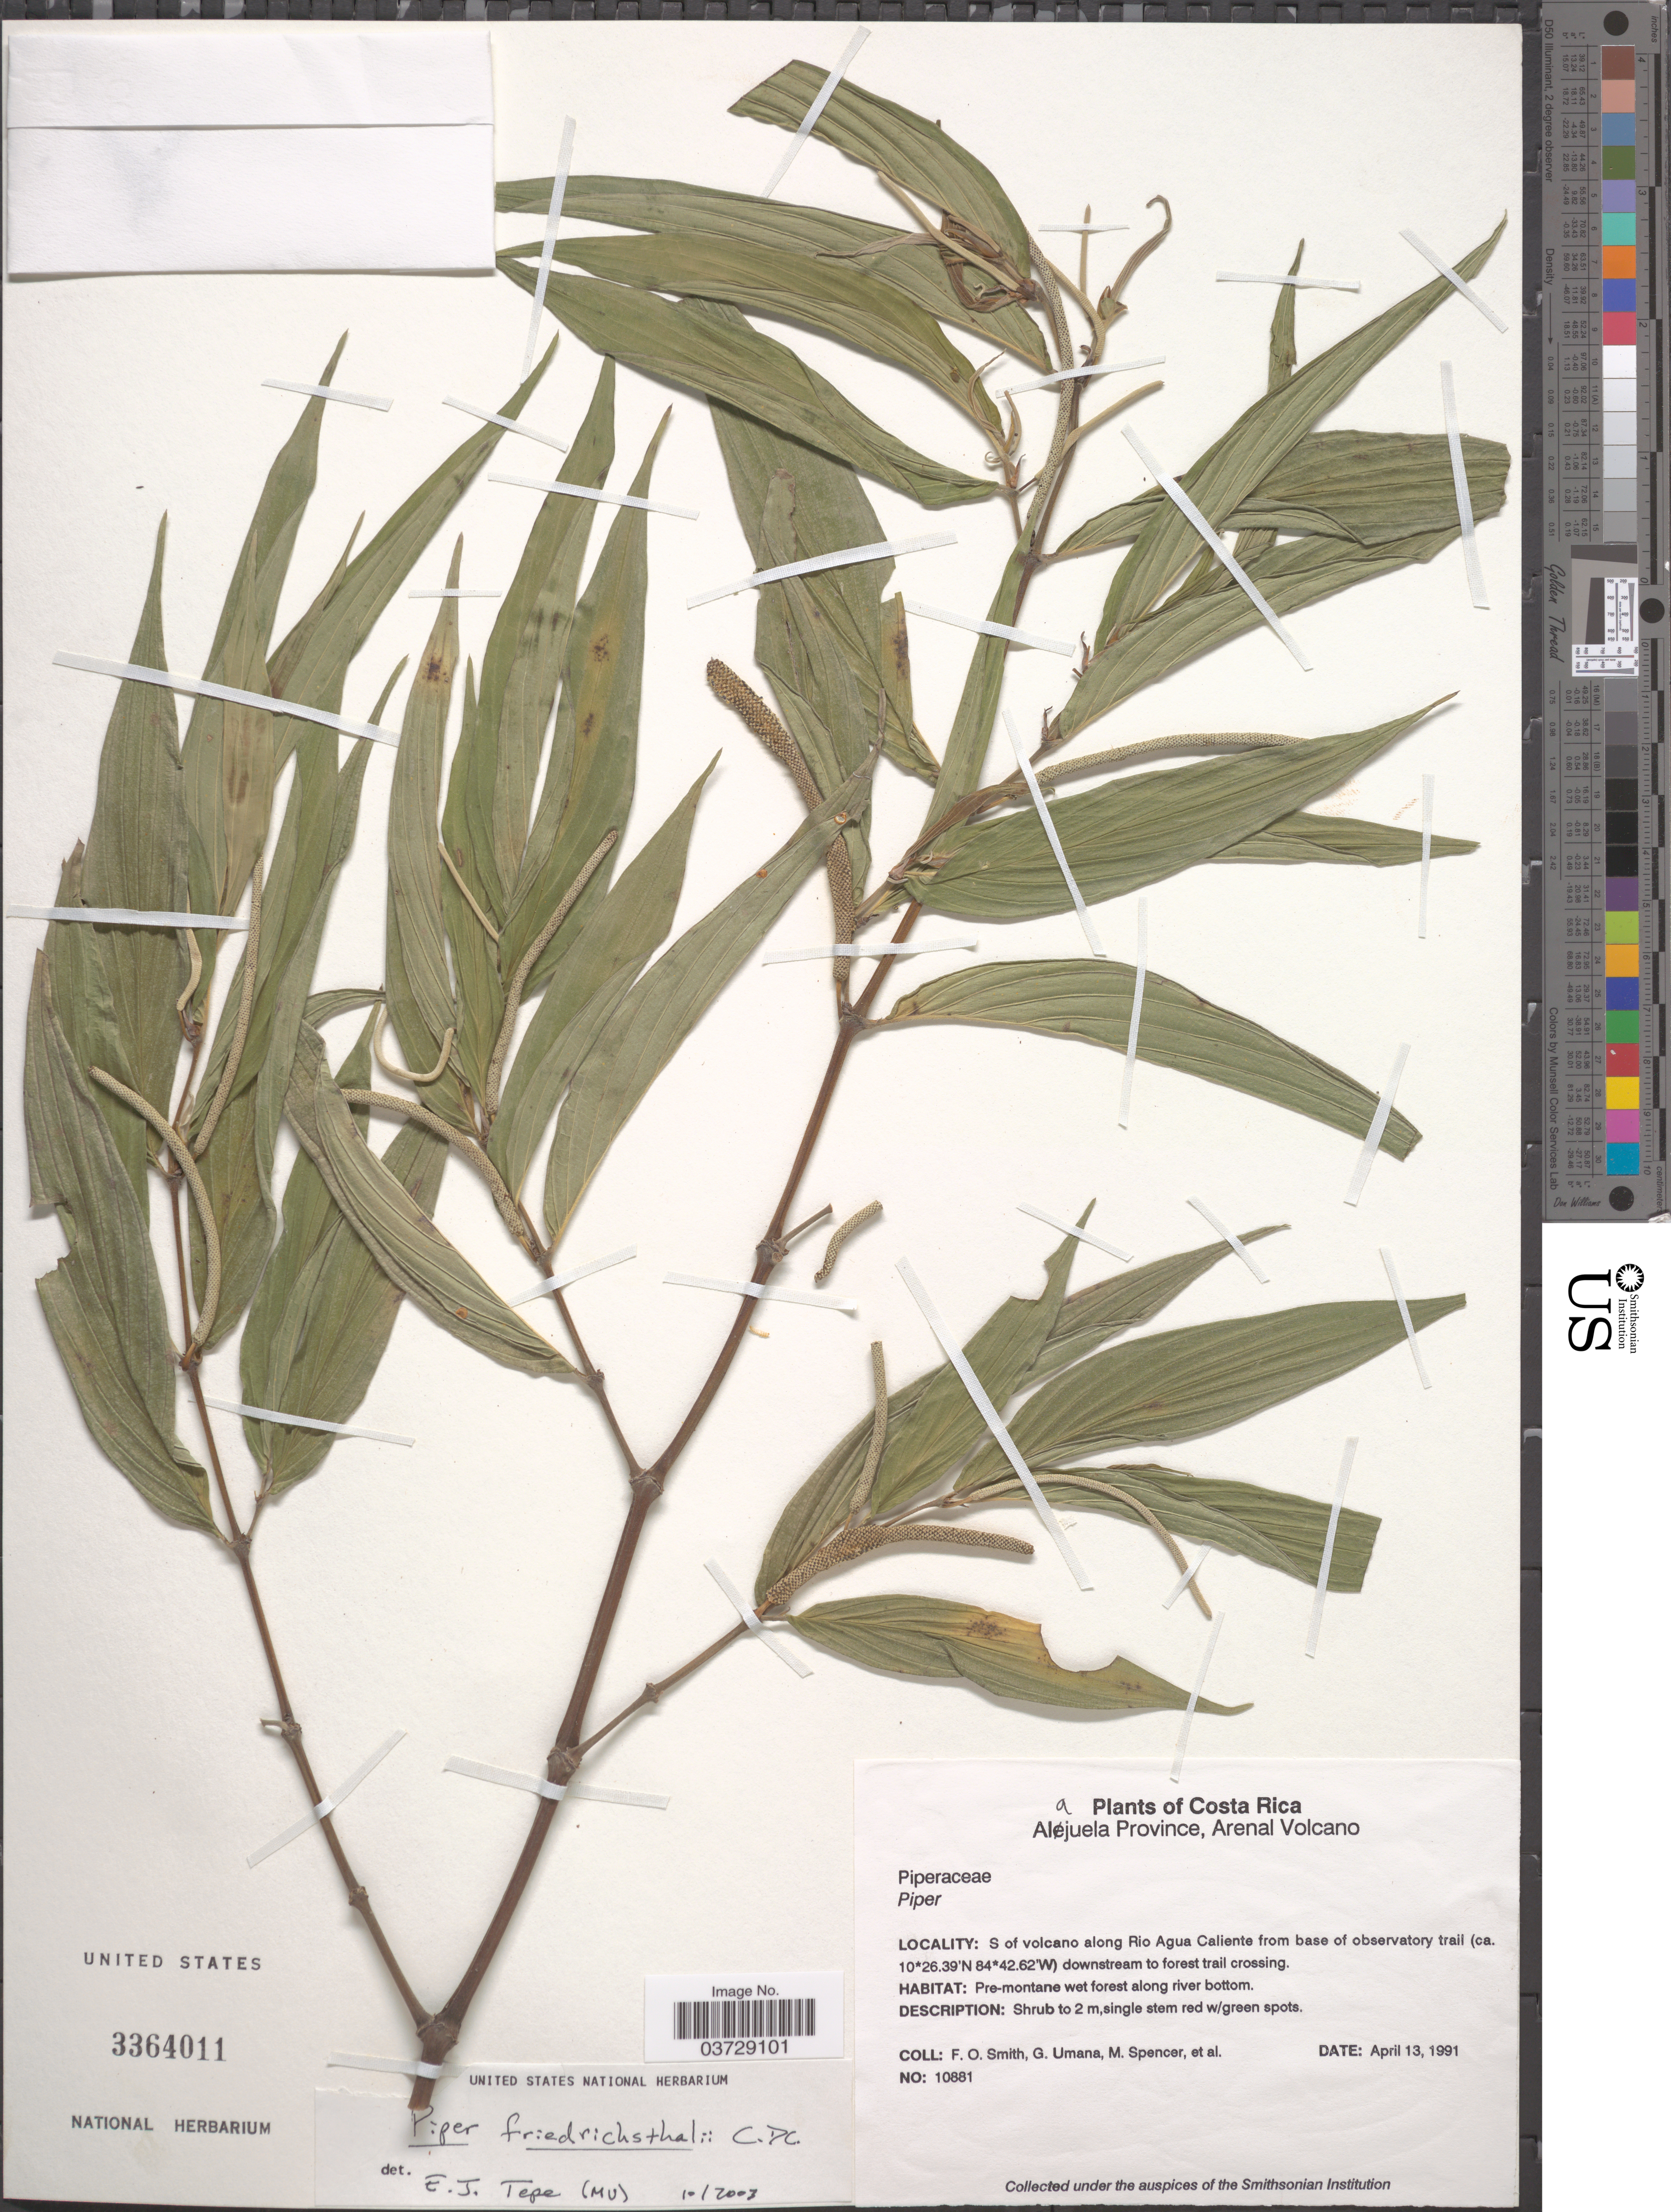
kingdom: Plantae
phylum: Tracheophyta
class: Magnoliopsida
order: Piperales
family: Piperaceae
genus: Piper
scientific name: Piper friedrichsthalii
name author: C. DC.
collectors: F. Smith, G. Umana, M. Spencer & et al.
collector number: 10881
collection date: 1991-04-13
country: Costa Rica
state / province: Alajuela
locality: Arenal Volcano. S of volcano along Rio Agua Caliente from base of observatory trail downstream to forest trail crossing.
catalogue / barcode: US 3364011